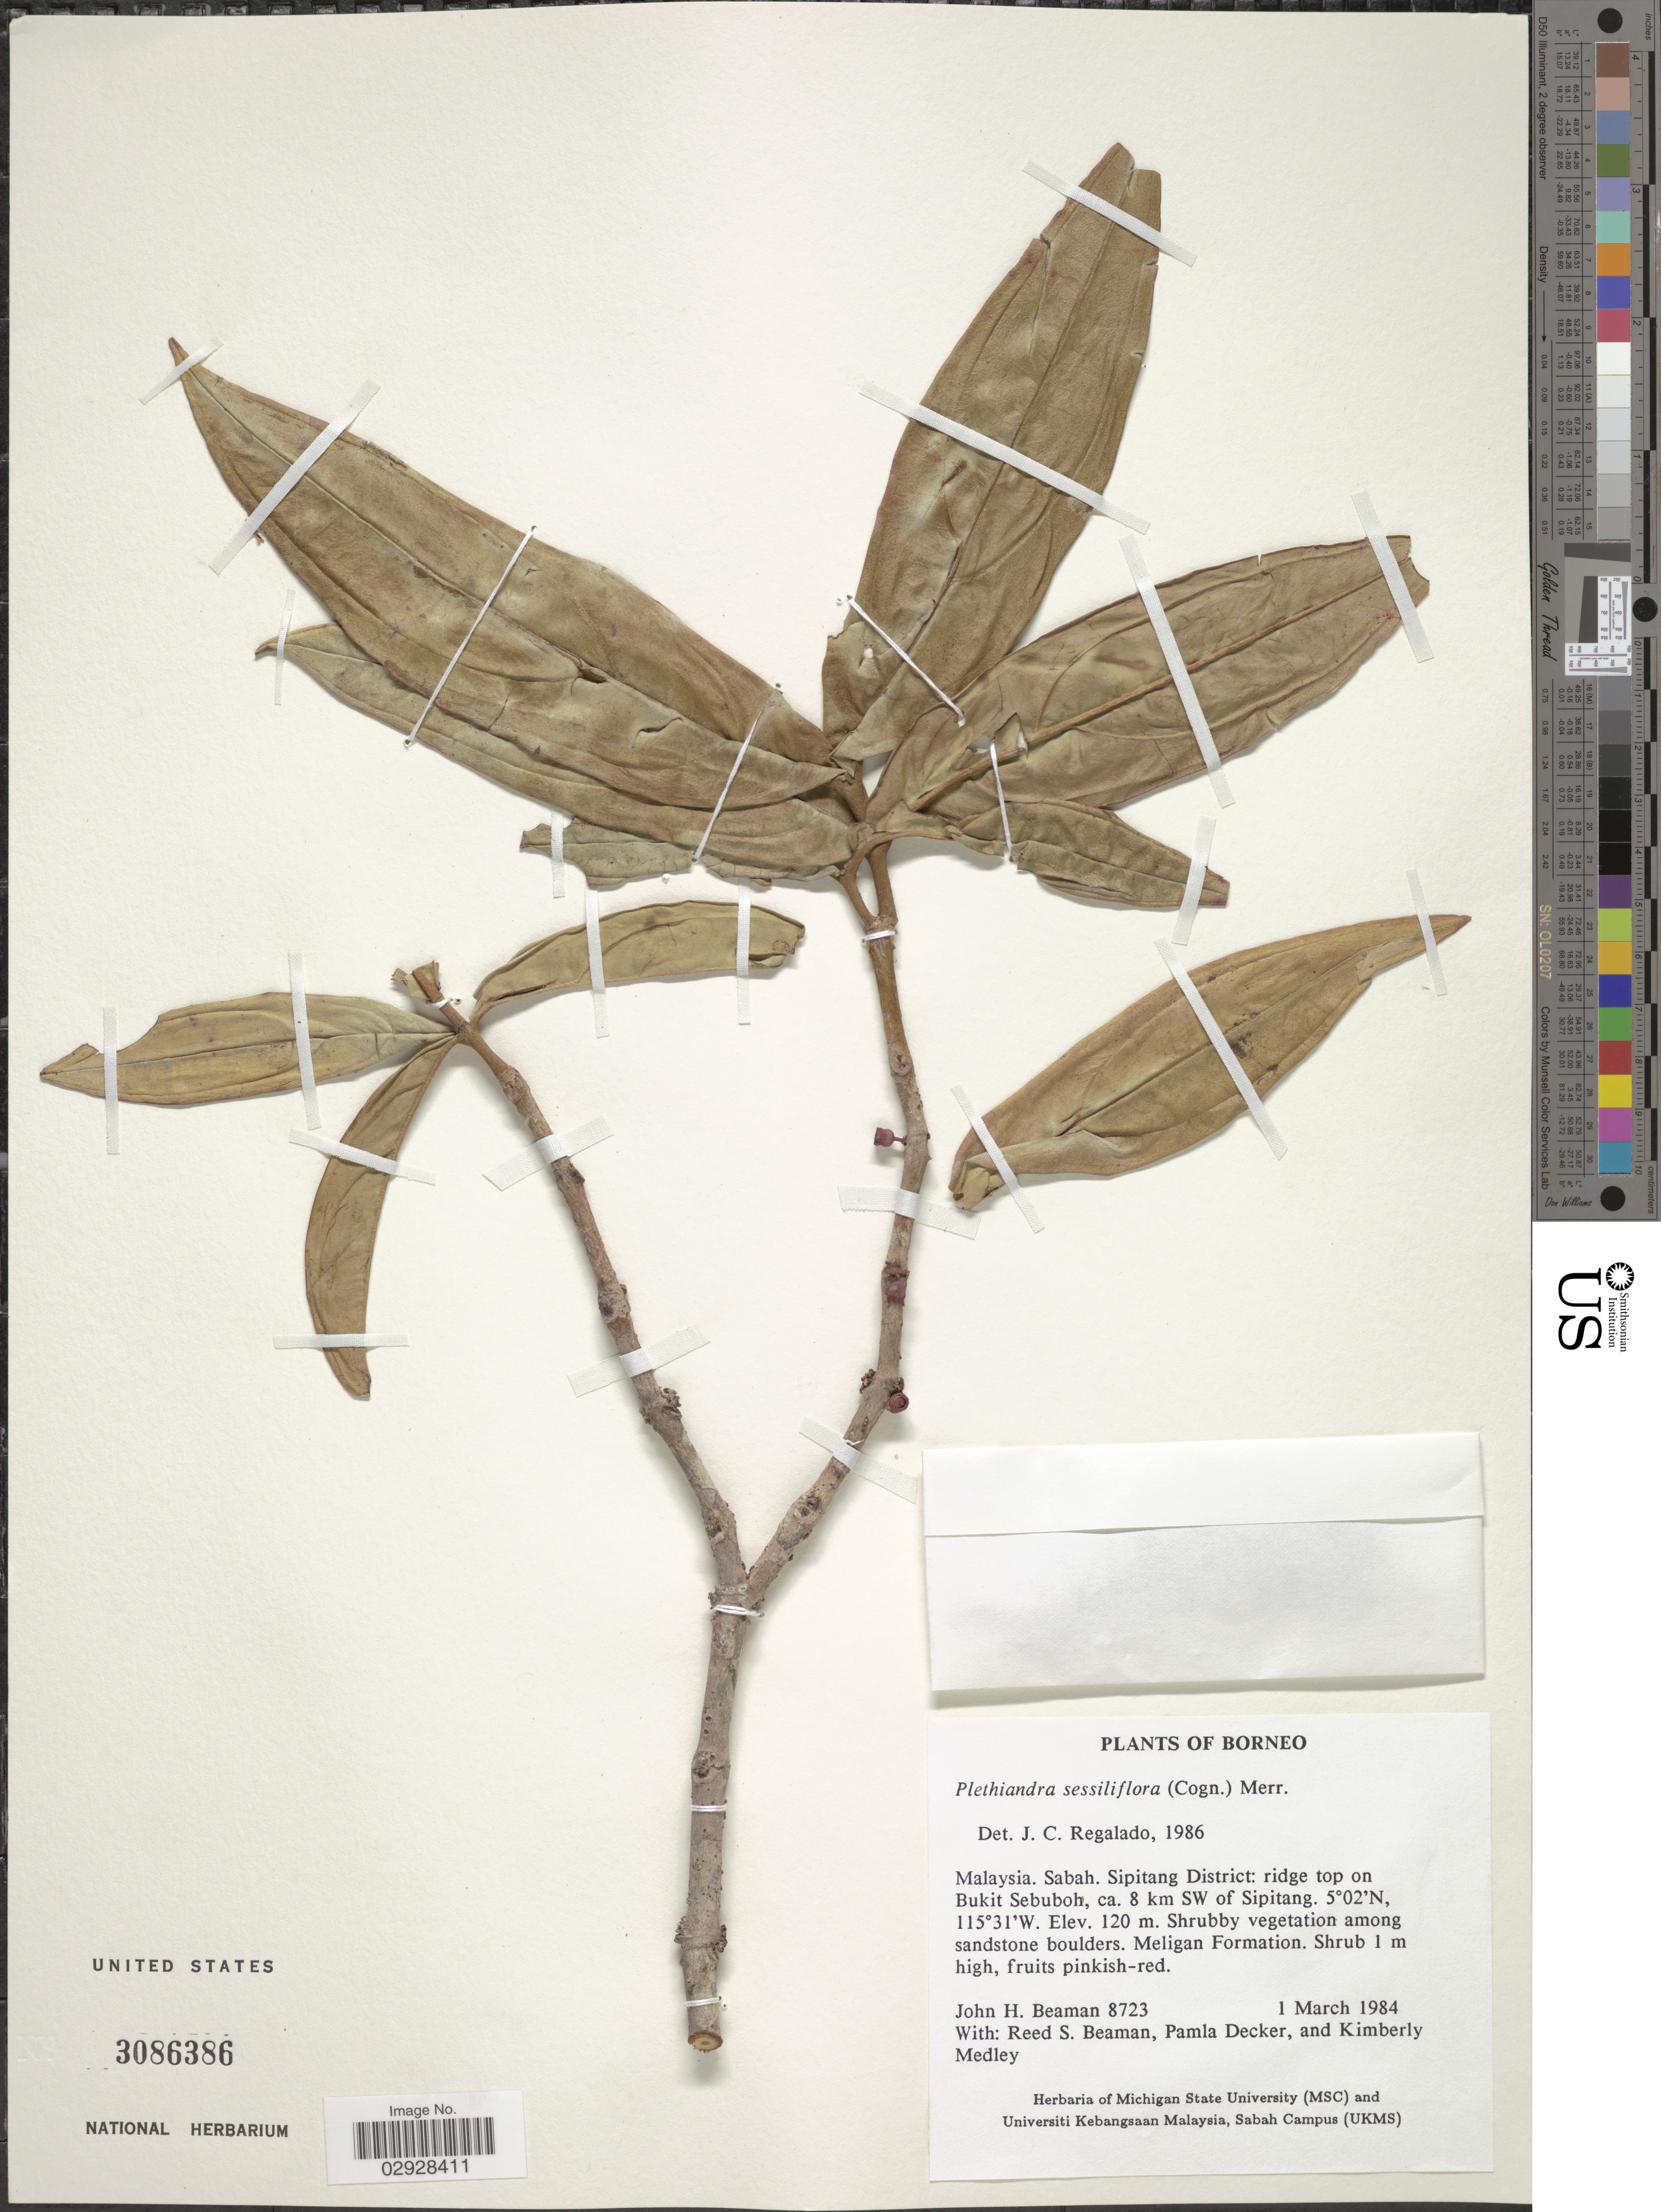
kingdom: Plantae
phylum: Tracheophyta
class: Magnoliopsida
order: Myrtales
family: Melastomataceae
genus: Plethiandra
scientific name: Plethiandra sessiliflora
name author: Merr.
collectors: J. H. Beaman, R. S. Beaman, P. Decker & K. Medley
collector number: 8723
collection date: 1984-03-01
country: Malaysia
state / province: Sabah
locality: Borneo. Sipitang District: ridge top on Bukit Sebuboh, ca. 8 km SW of Sipitang.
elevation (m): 120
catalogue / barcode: US 3086386